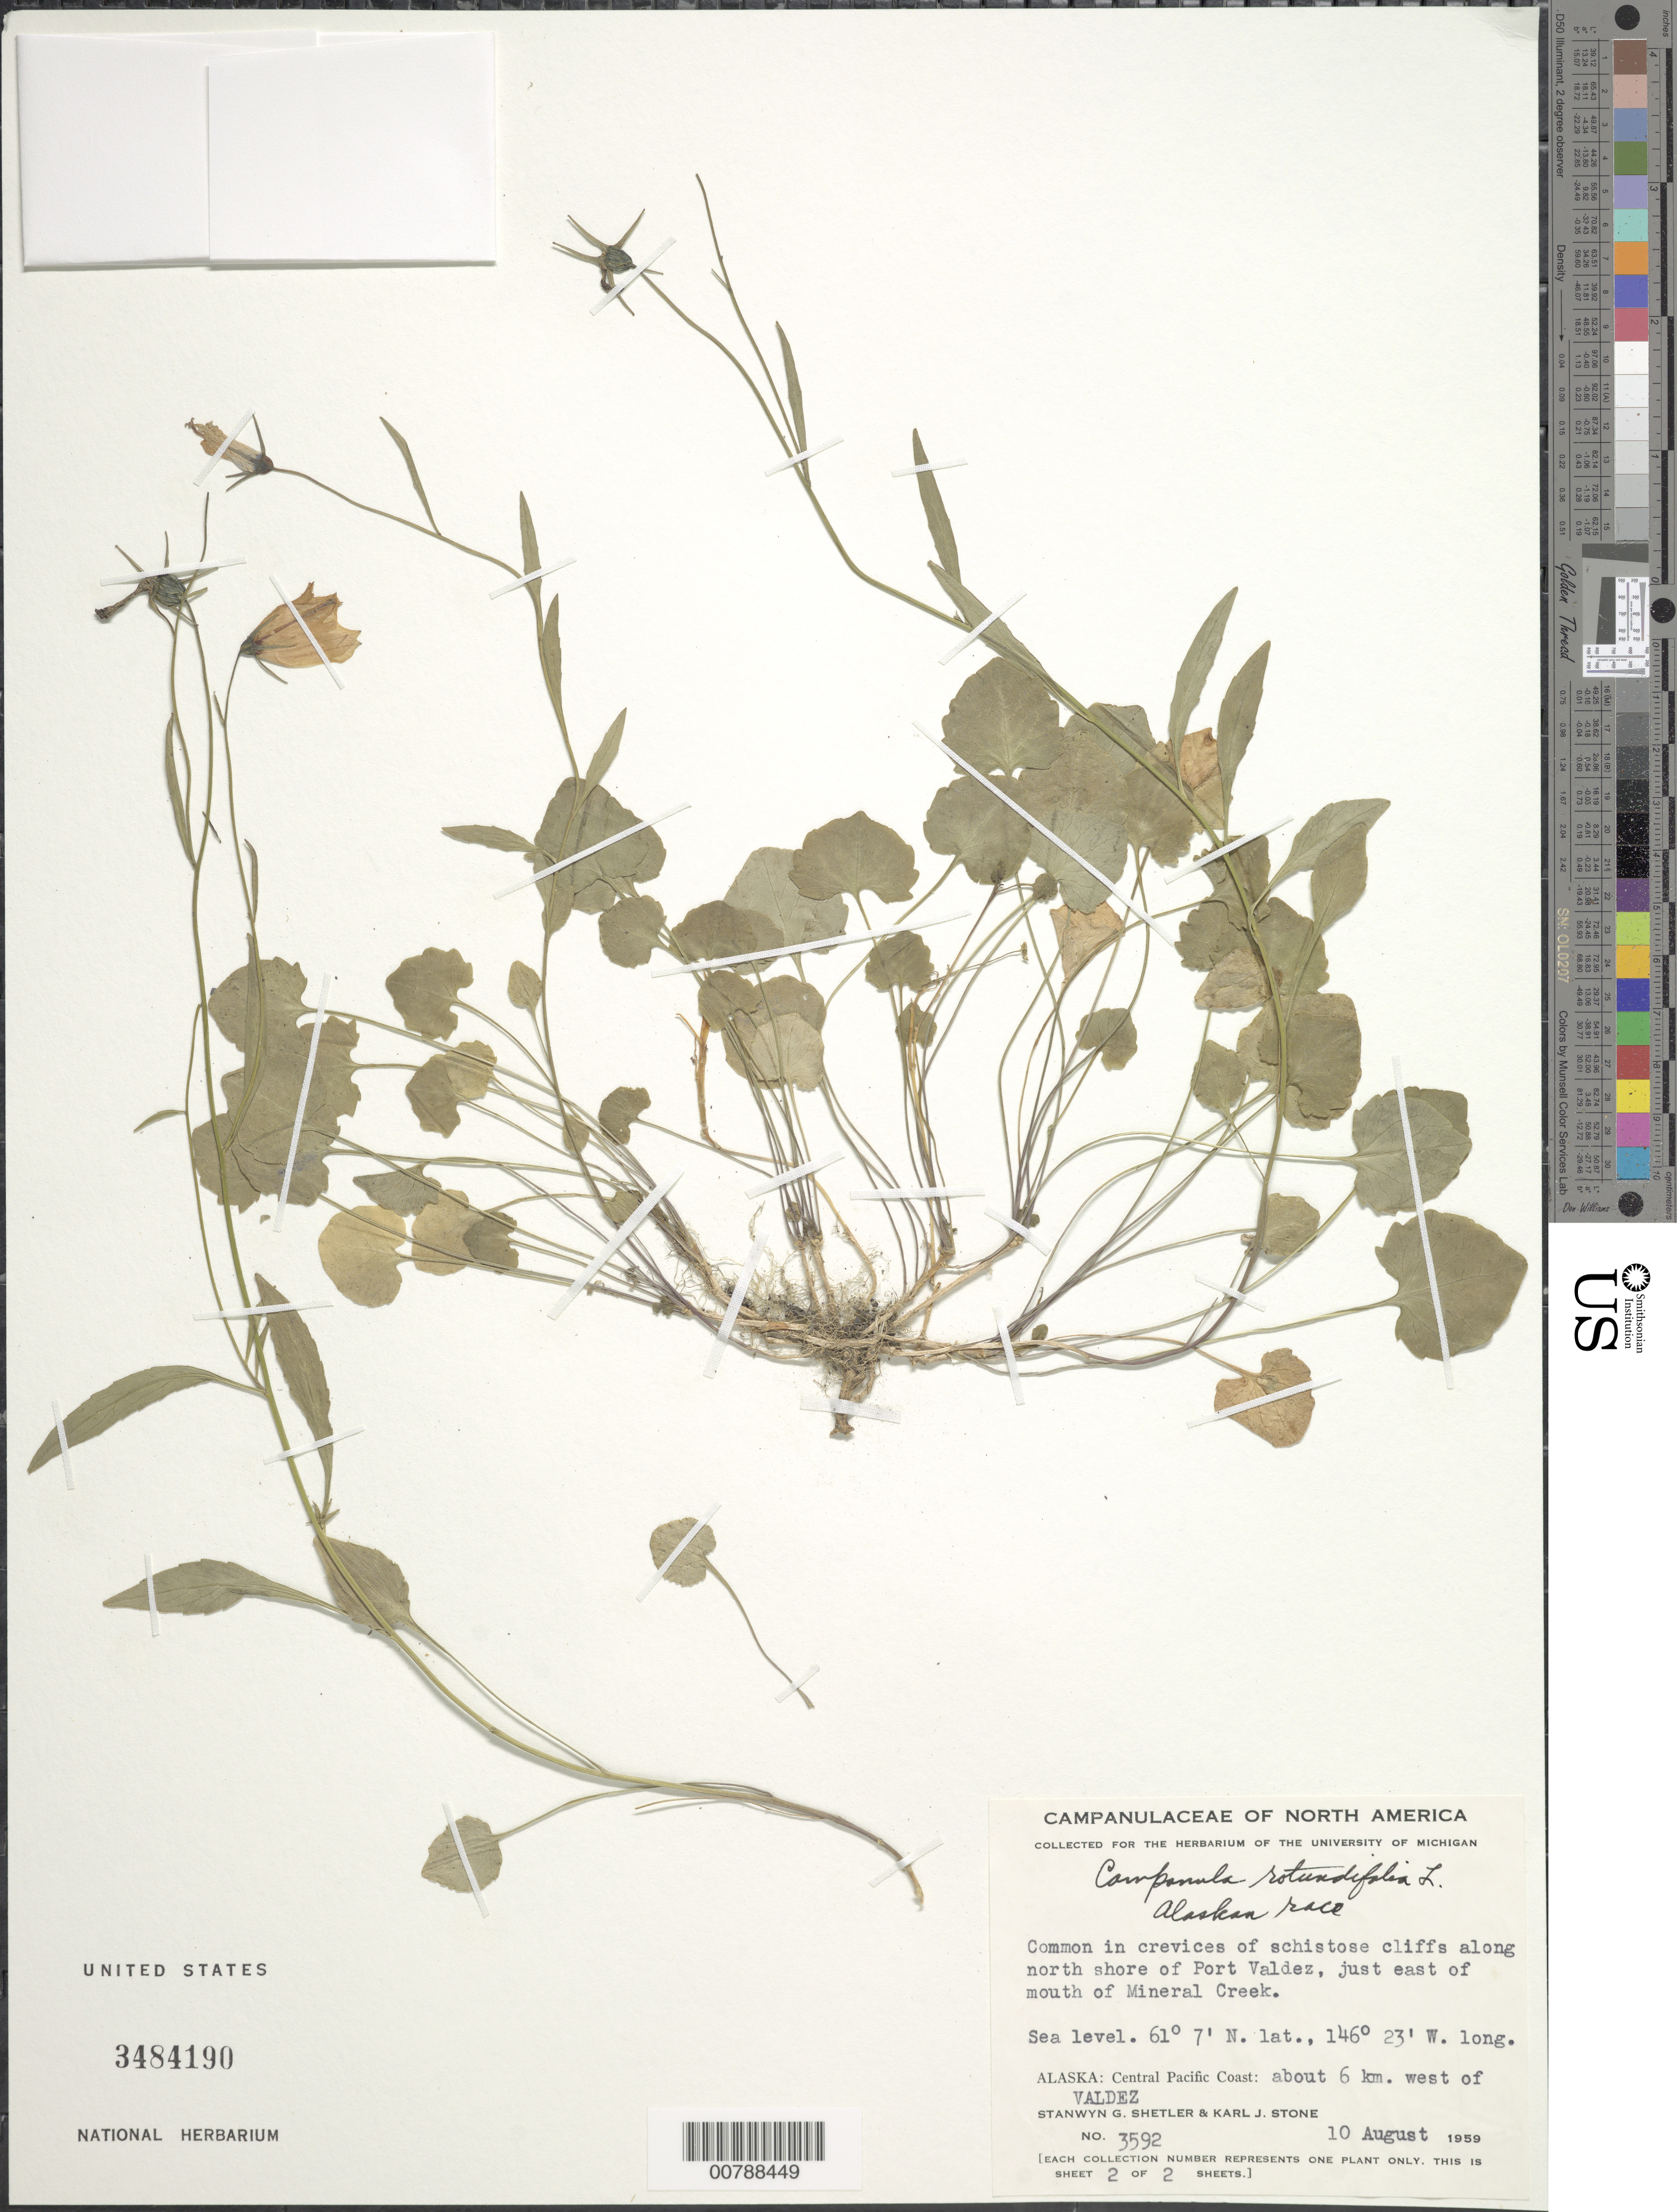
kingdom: Plantae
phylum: Tracheophyta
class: Magnoliopsida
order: Asterales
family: Campanulaceae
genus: Campanula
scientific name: Campanula rotundifolia L. Alaskan race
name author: L.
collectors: S. Shetler & K. J. Stone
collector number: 3592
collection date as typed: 10 August 1959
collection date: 1959-08-10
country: United States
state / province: Alaska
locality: Central Pacific Coast. Along north shore of Port Valdez, just east of mouth of Mineral Creek.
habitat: Common in crevices of schistose cliffs .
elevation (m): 0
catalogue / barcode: US 3484190